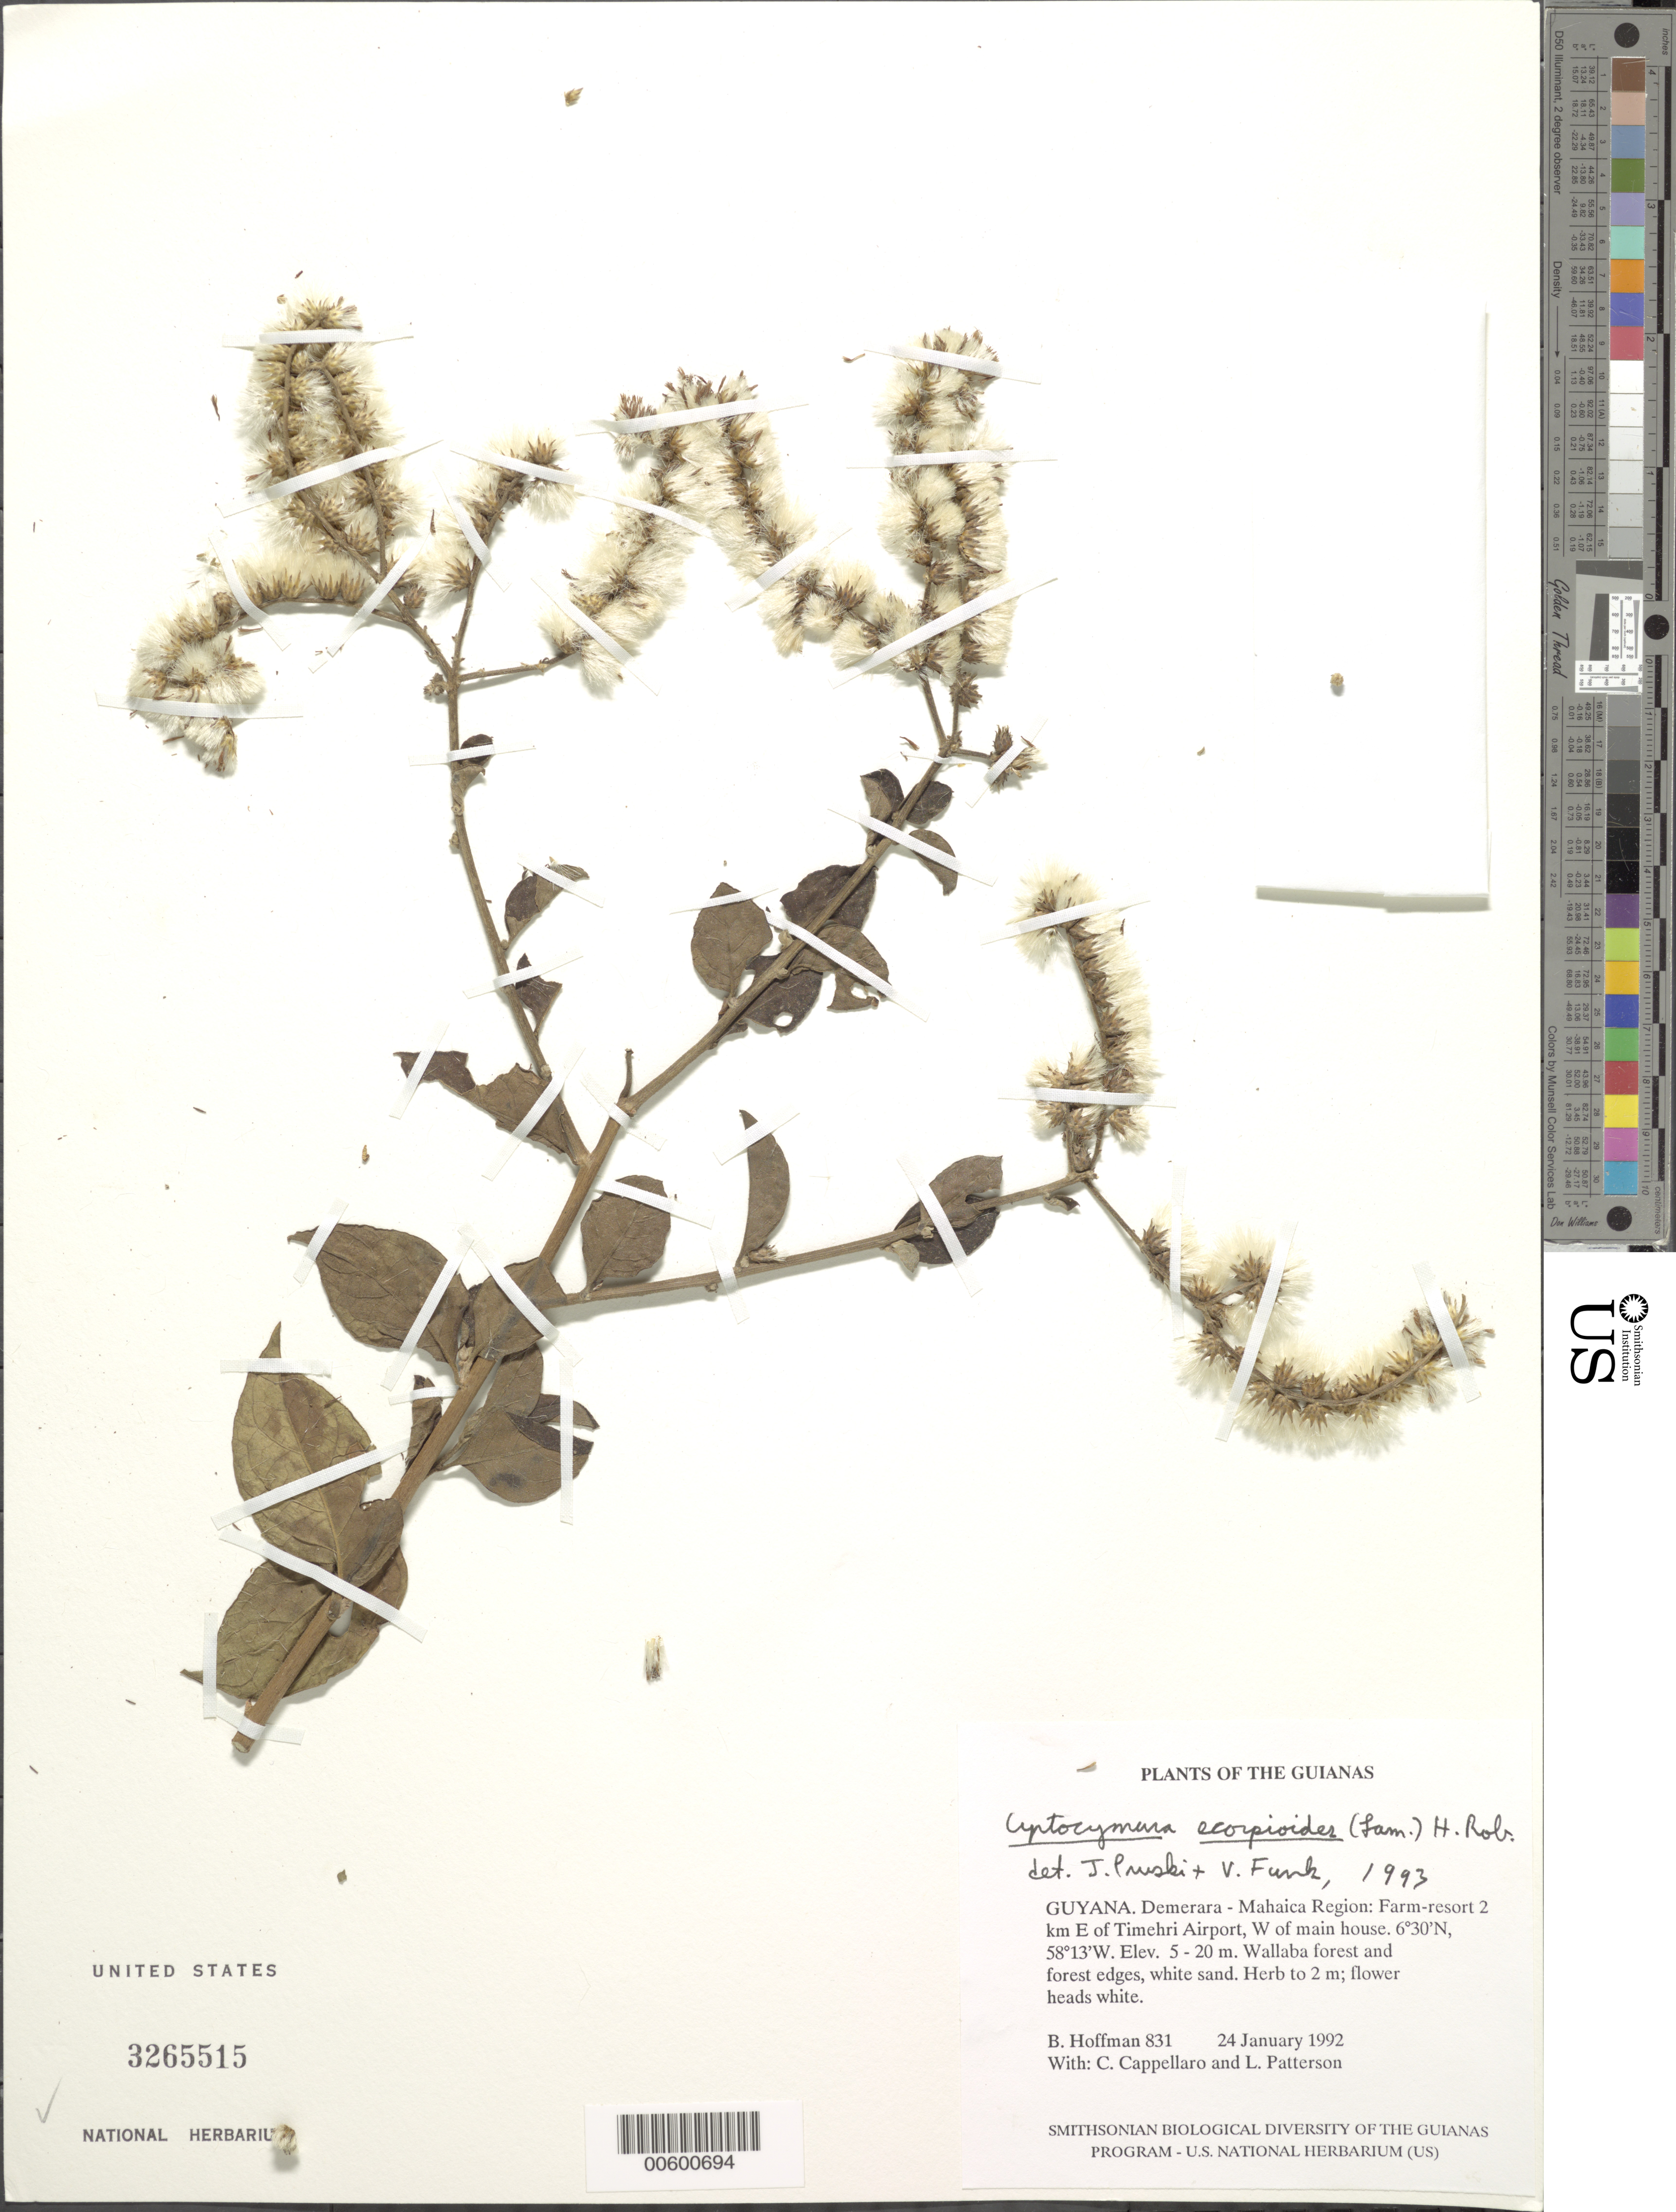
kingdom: Plantae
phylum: Tracheophyta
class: Magnoliopsida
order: Asterales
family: Asteraceae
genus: Cyrtocymura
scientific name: Cyrtocymura scorpioides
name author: (Lam.) H. Rob.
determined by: Pruski, J. F.; Funk, V. A.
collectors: B. Hoffman, C. Capellaro & L. Patterson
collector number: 831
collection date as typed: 24 January 1992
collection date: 1992-01-24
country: Guyana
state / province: Demerara-Mahaica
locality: Farm-resort 2 km E of Timehri Airport, W of main house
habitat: Wallaba forest and forest edges, white sand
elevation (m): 5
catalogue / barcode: US 3265515